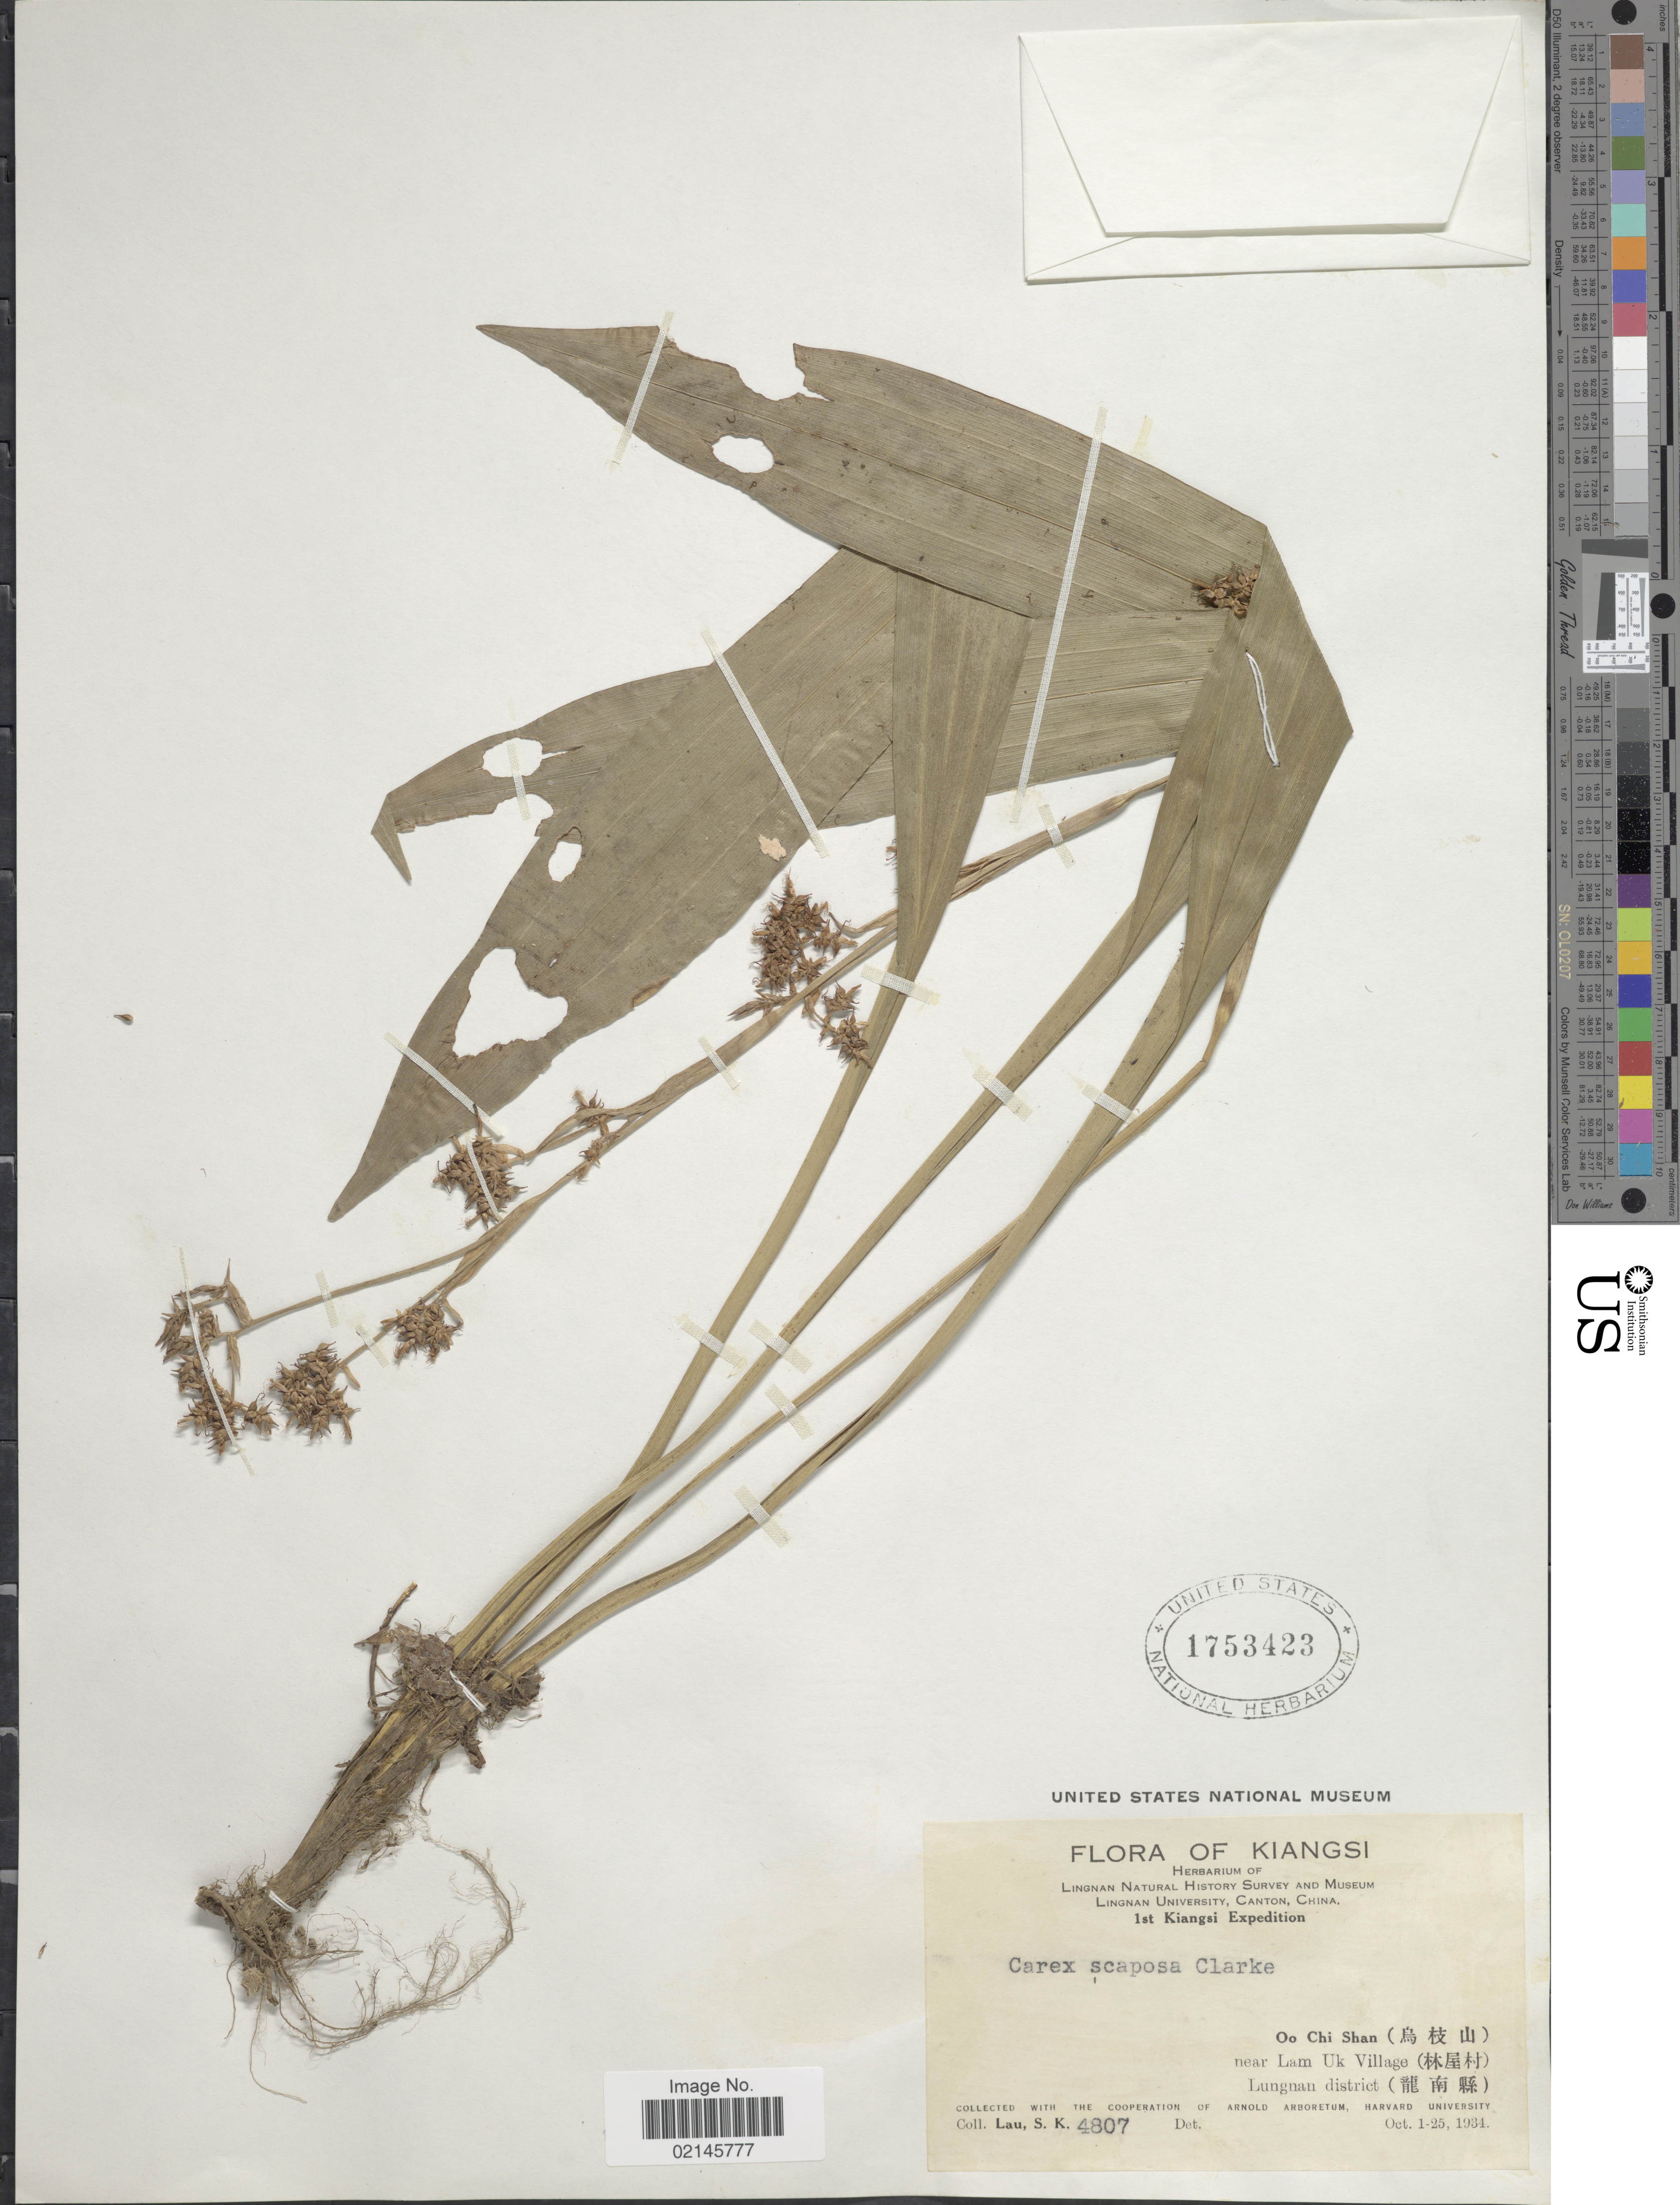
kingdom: Plantae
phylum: Tracheophyta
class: Liliopsida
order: Poales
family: Cyperaceae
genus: Carex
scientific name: Carex scaposa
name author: C.B. Clarke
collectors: S. K. Lau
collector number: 4807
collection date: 1934-10-01/1934-10-25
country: China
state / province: Jiangxi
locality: Kiangsi. Oo Chi Shan. near Lam Uk Village Lungnan district.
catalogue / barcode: US 1753423